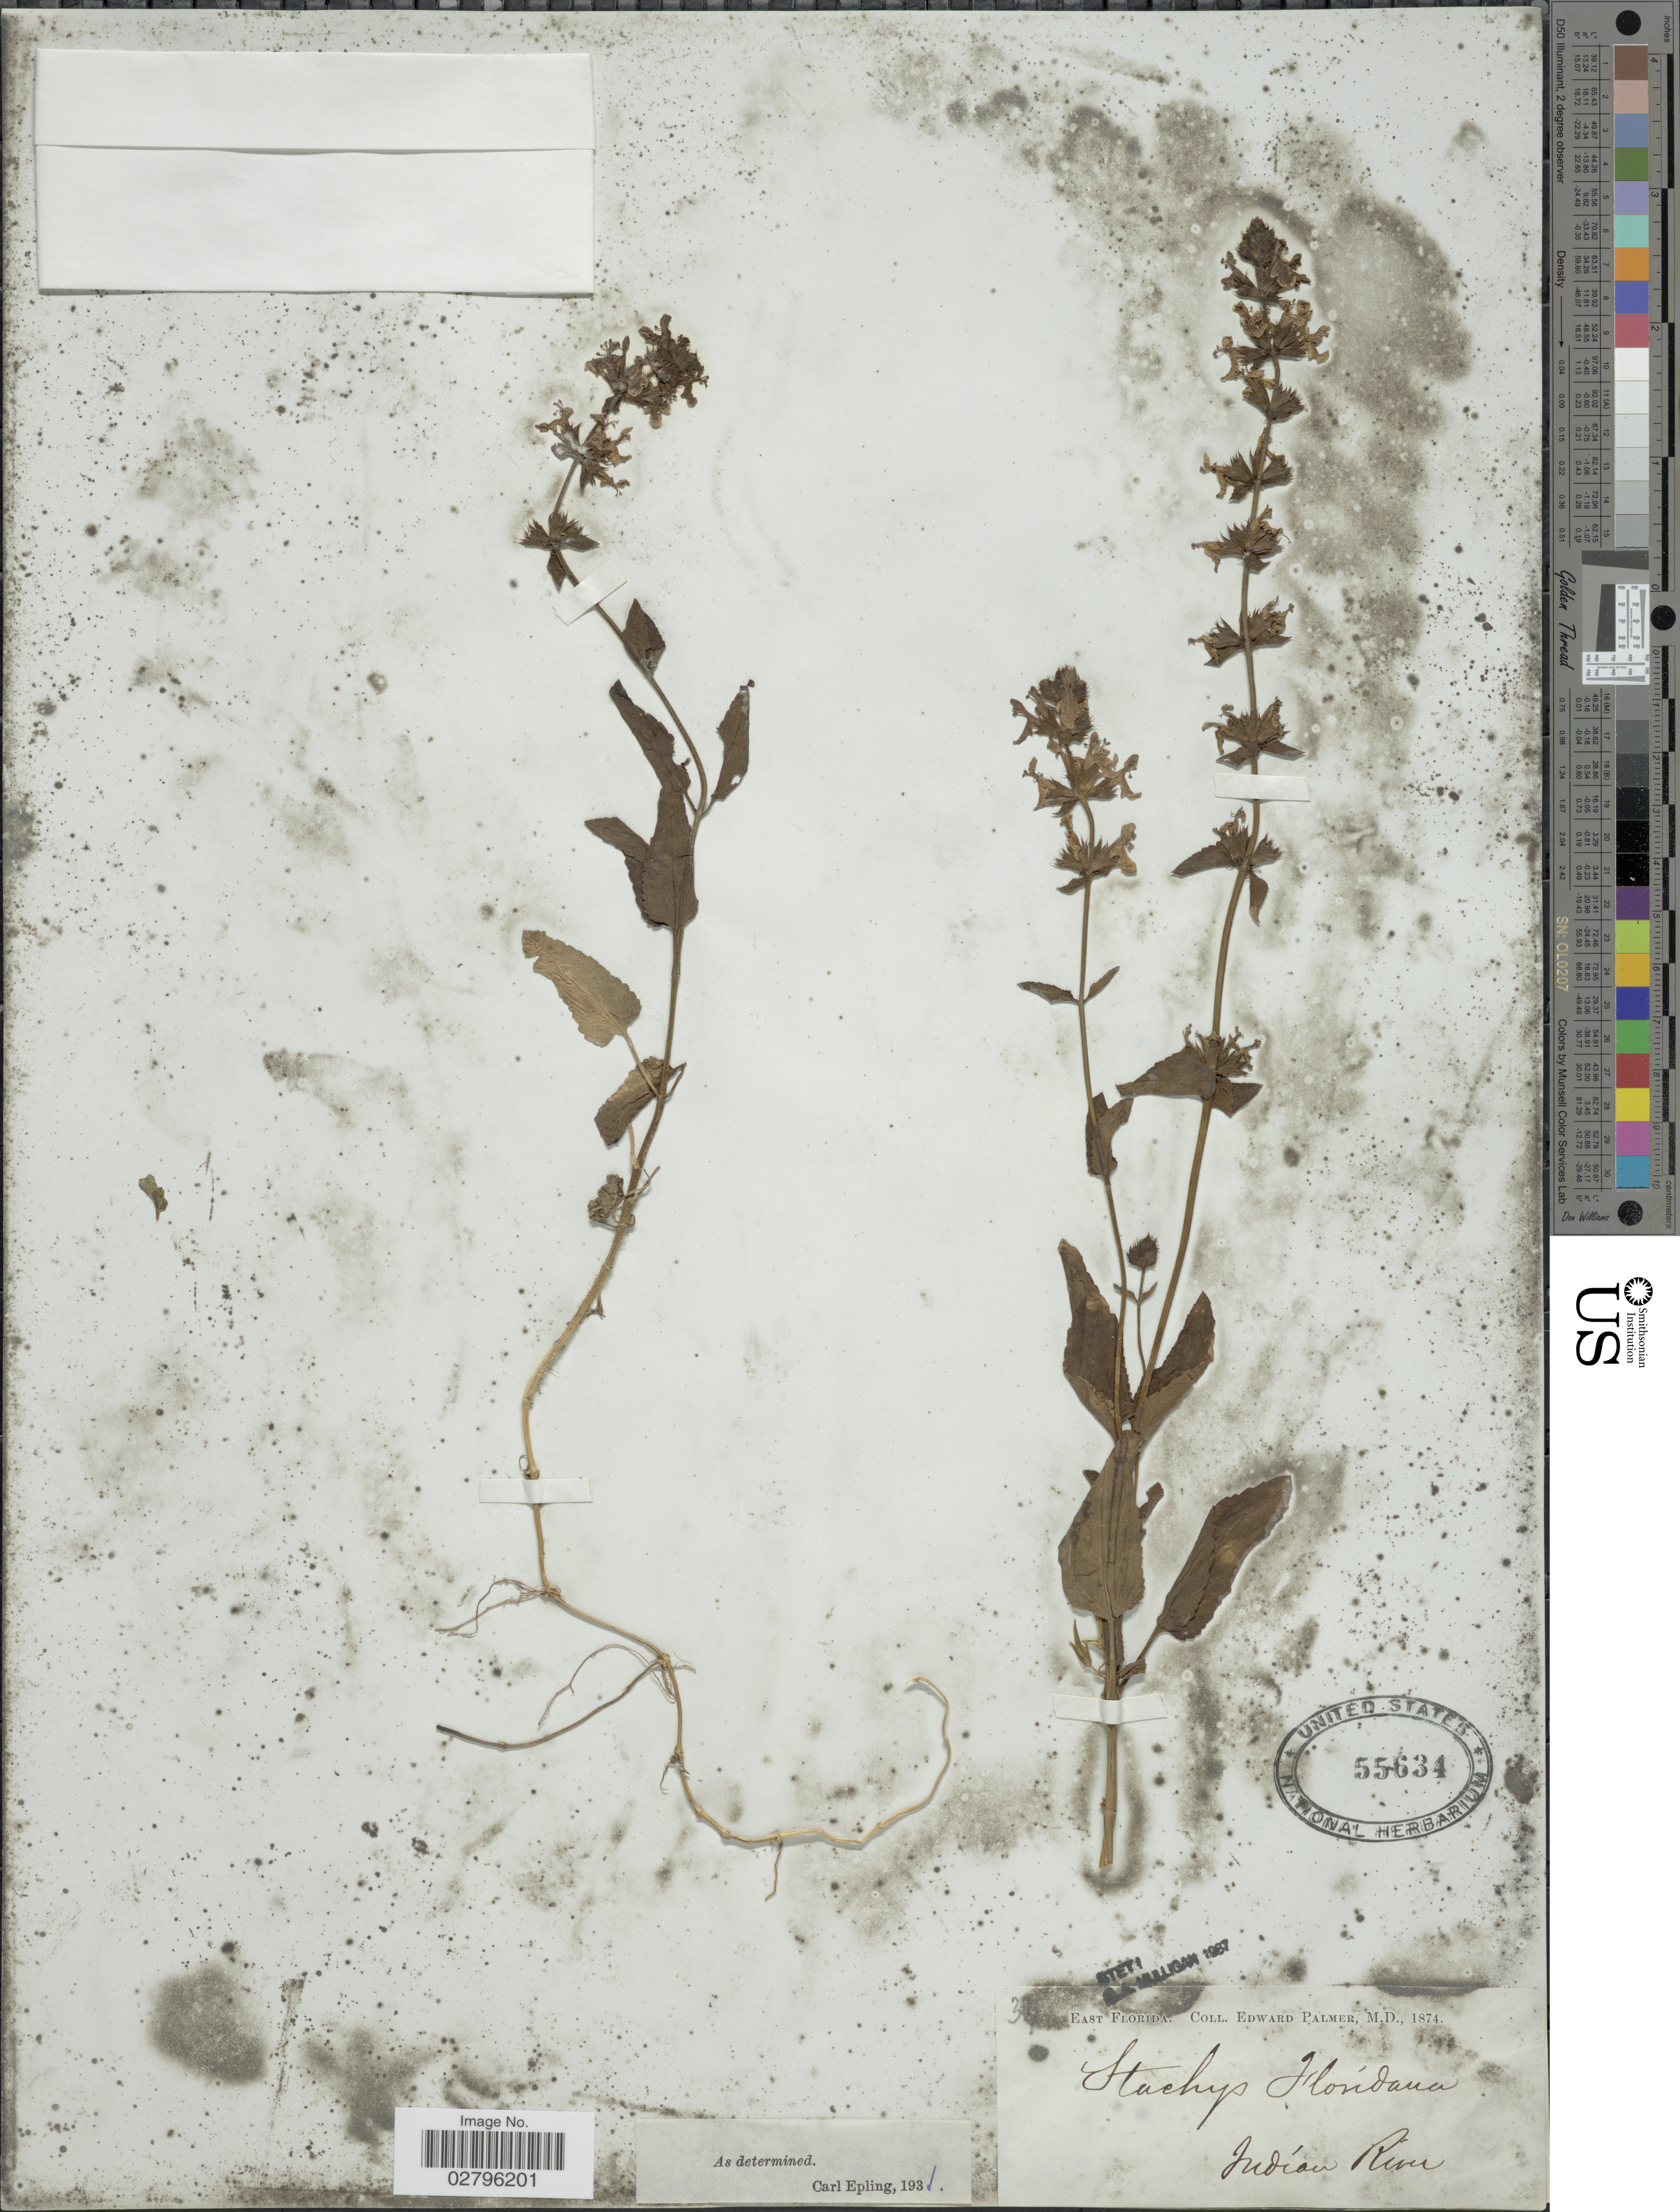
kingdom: Plantae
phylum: Tracheophyta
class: Magnoliopsida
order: Lamiales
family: Lamiaceae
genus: Stachys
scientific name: Stachys floridana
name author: Shuttlew. ex Benth.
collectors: E. Palmer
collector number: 34*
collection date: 1874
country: United States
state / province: Florida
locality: East Florida. Indian River.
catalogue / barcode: US 55634